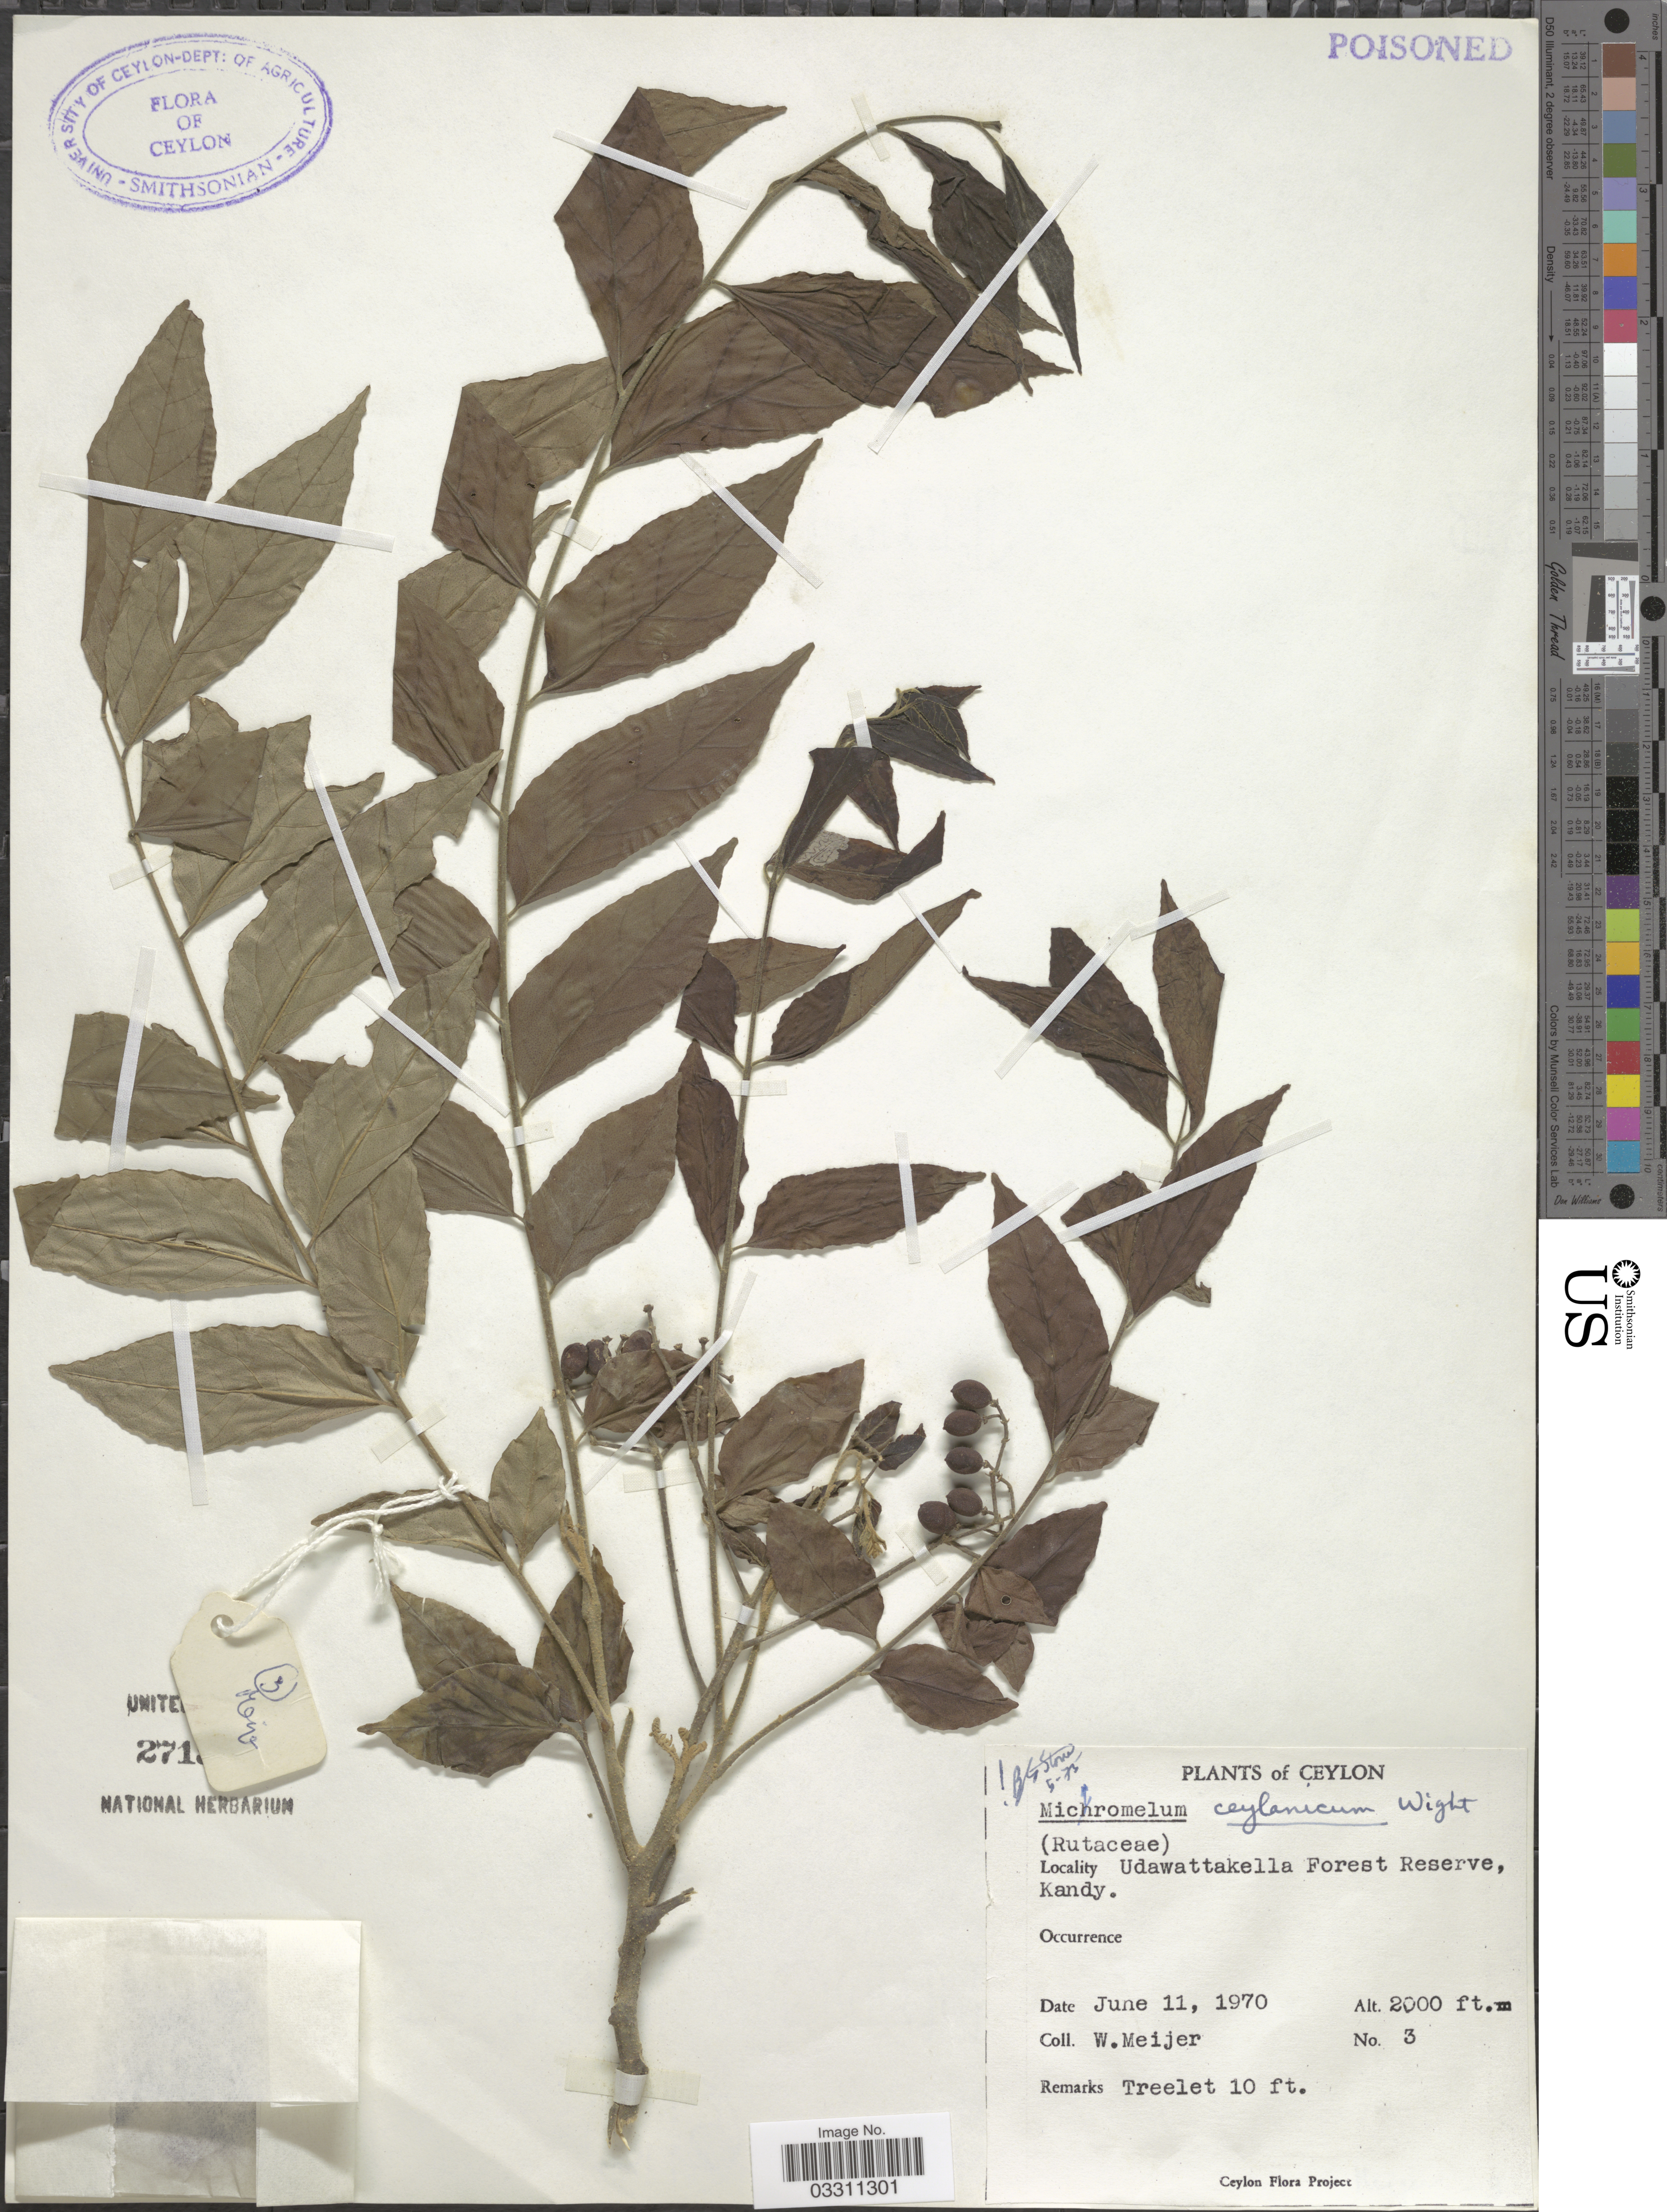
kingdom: Plantae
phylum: Tracheophyta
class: Magnoliopsida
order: Sapindales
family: Rutaceae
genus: Micromelum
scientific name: Micromelum ceylanicum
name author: Wight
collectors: W. Meijer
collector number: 3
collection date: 1970-06-11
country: Sri Lanka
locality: Ceylon. Udawattakella Forest Reserve, Kandy.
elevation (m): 610